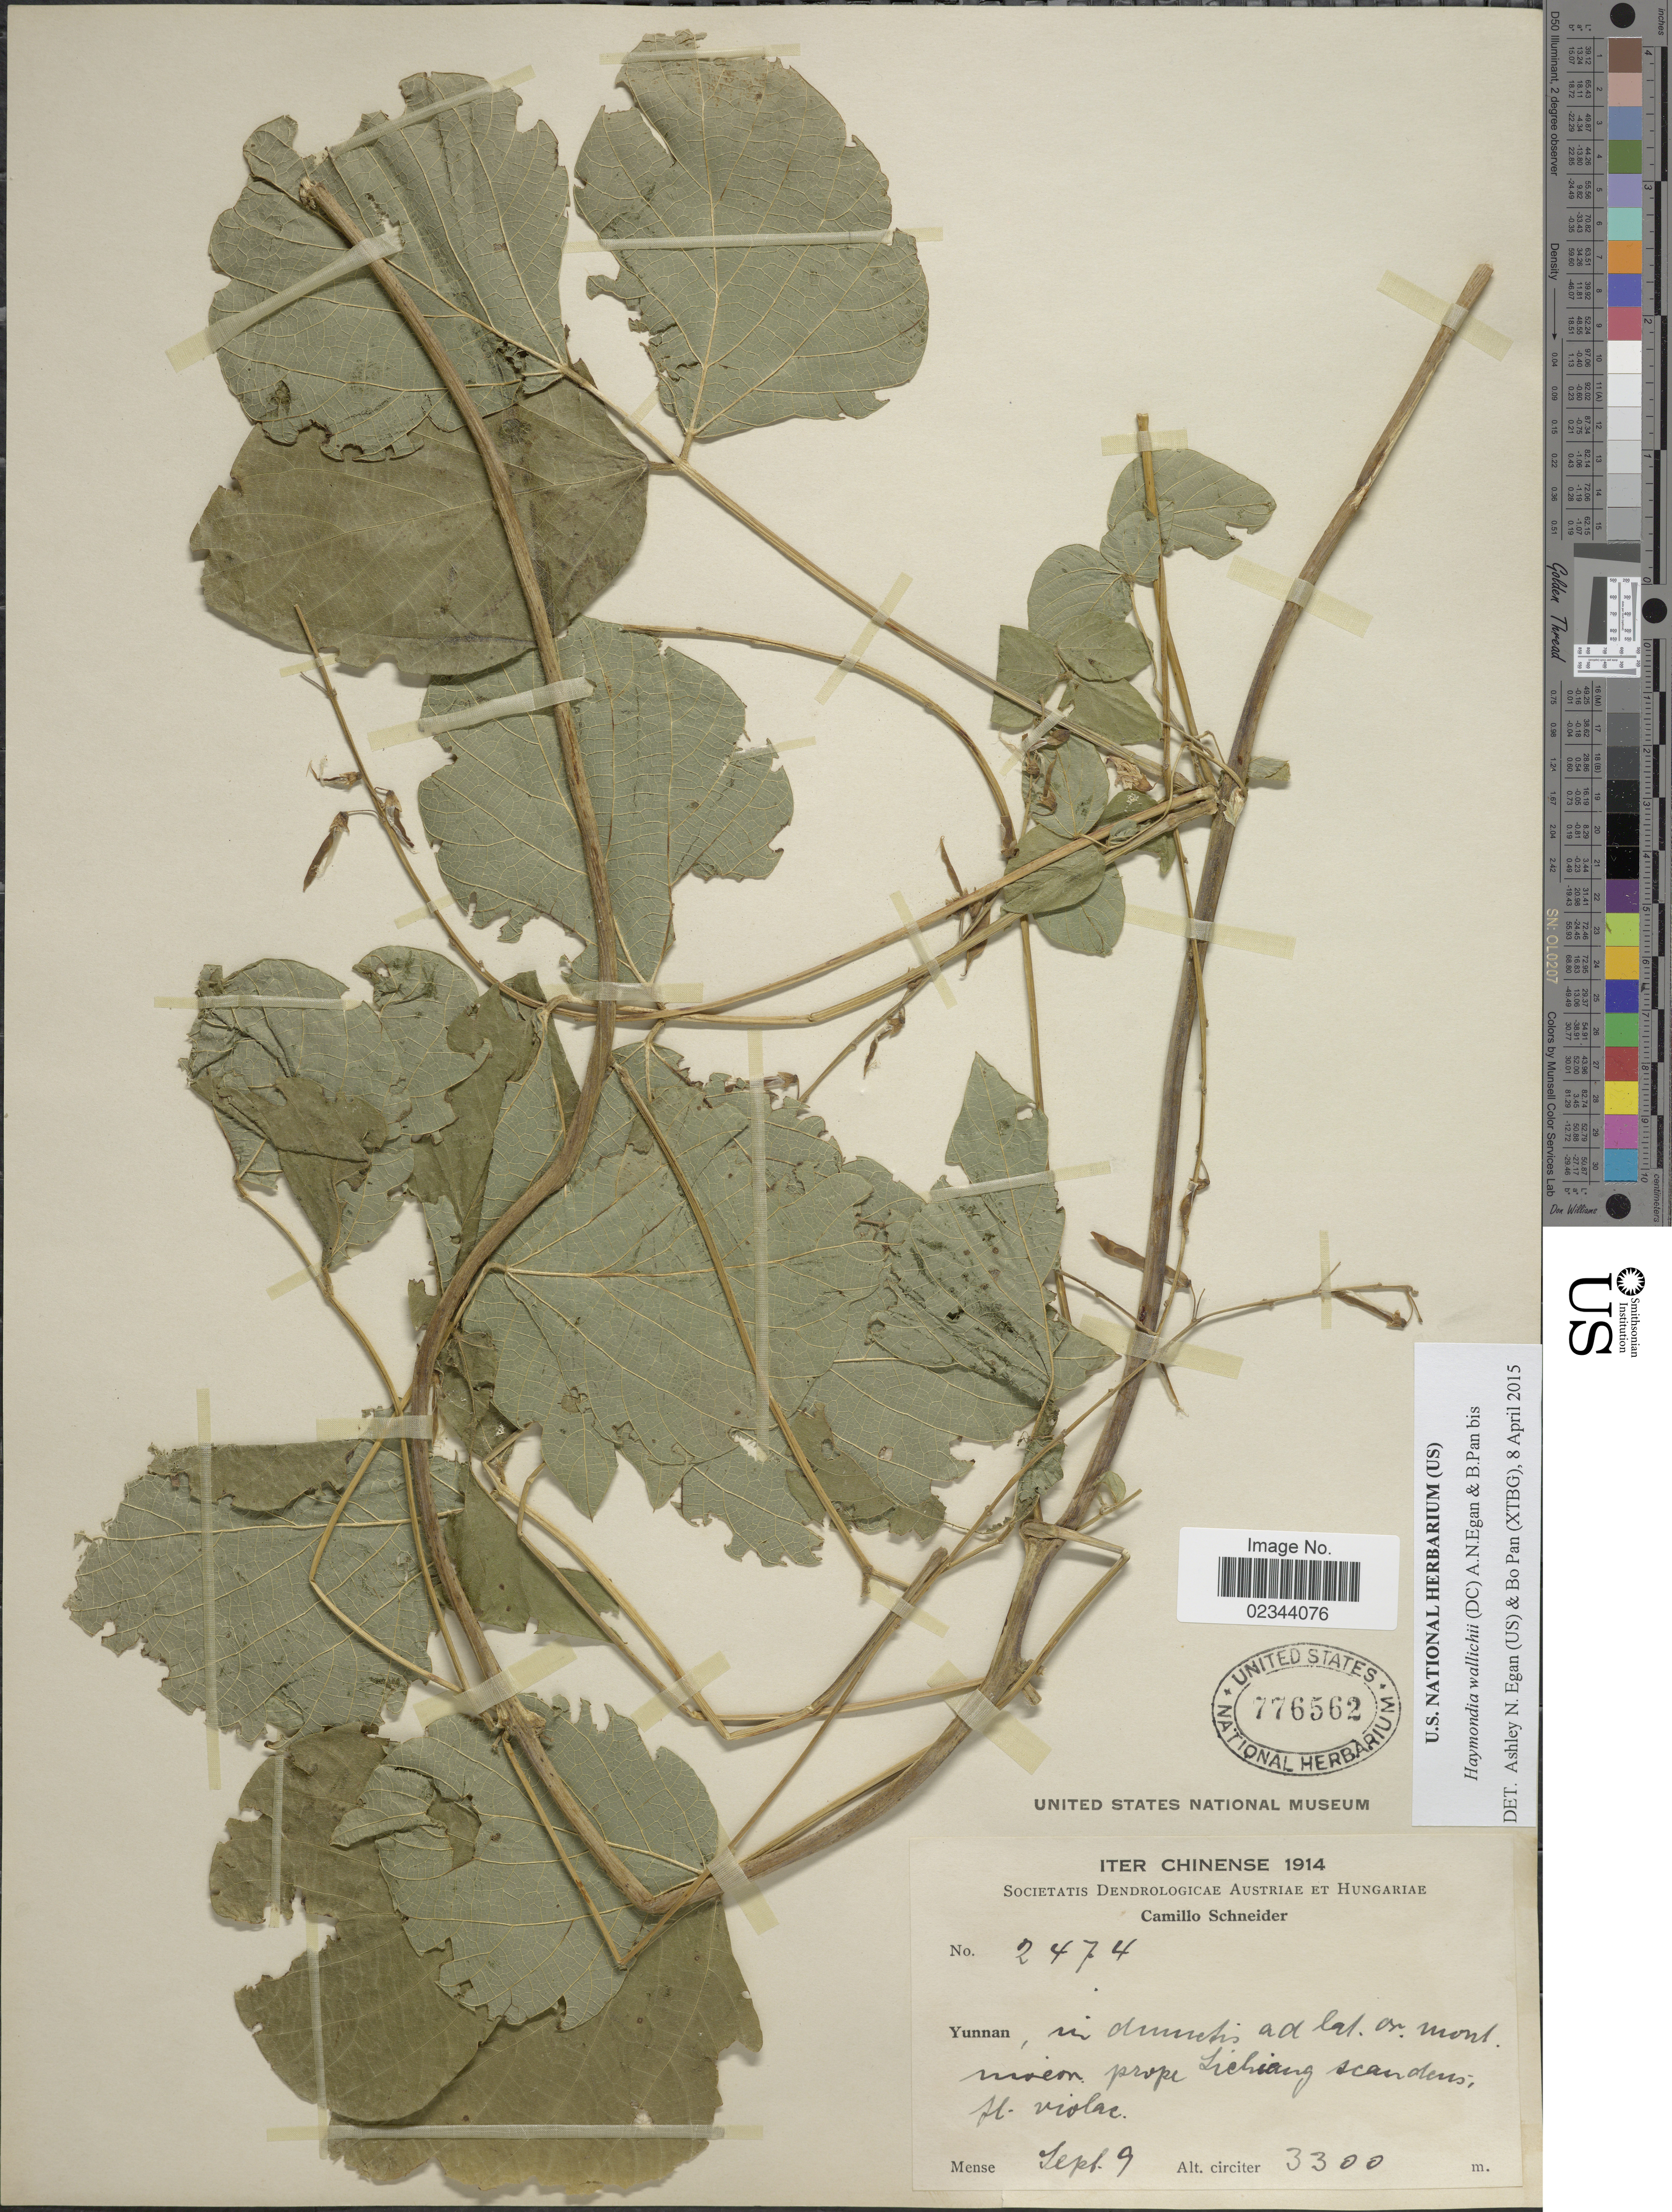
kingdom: Plantae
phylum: Tracheophyta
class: Magnoliopsida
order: Fabales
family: Fabaceae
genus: Haymondia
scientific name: Haymondia wallichii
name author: (DC.) A.N. Egan & B. Pan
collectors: C. K. Schneider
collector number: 2474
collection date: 1914-09-09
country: China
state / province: Yunnan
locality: Chinense. [illegible text] prope Sichiang scandenis[interpreted]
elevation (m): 3300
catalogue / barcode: US 776562